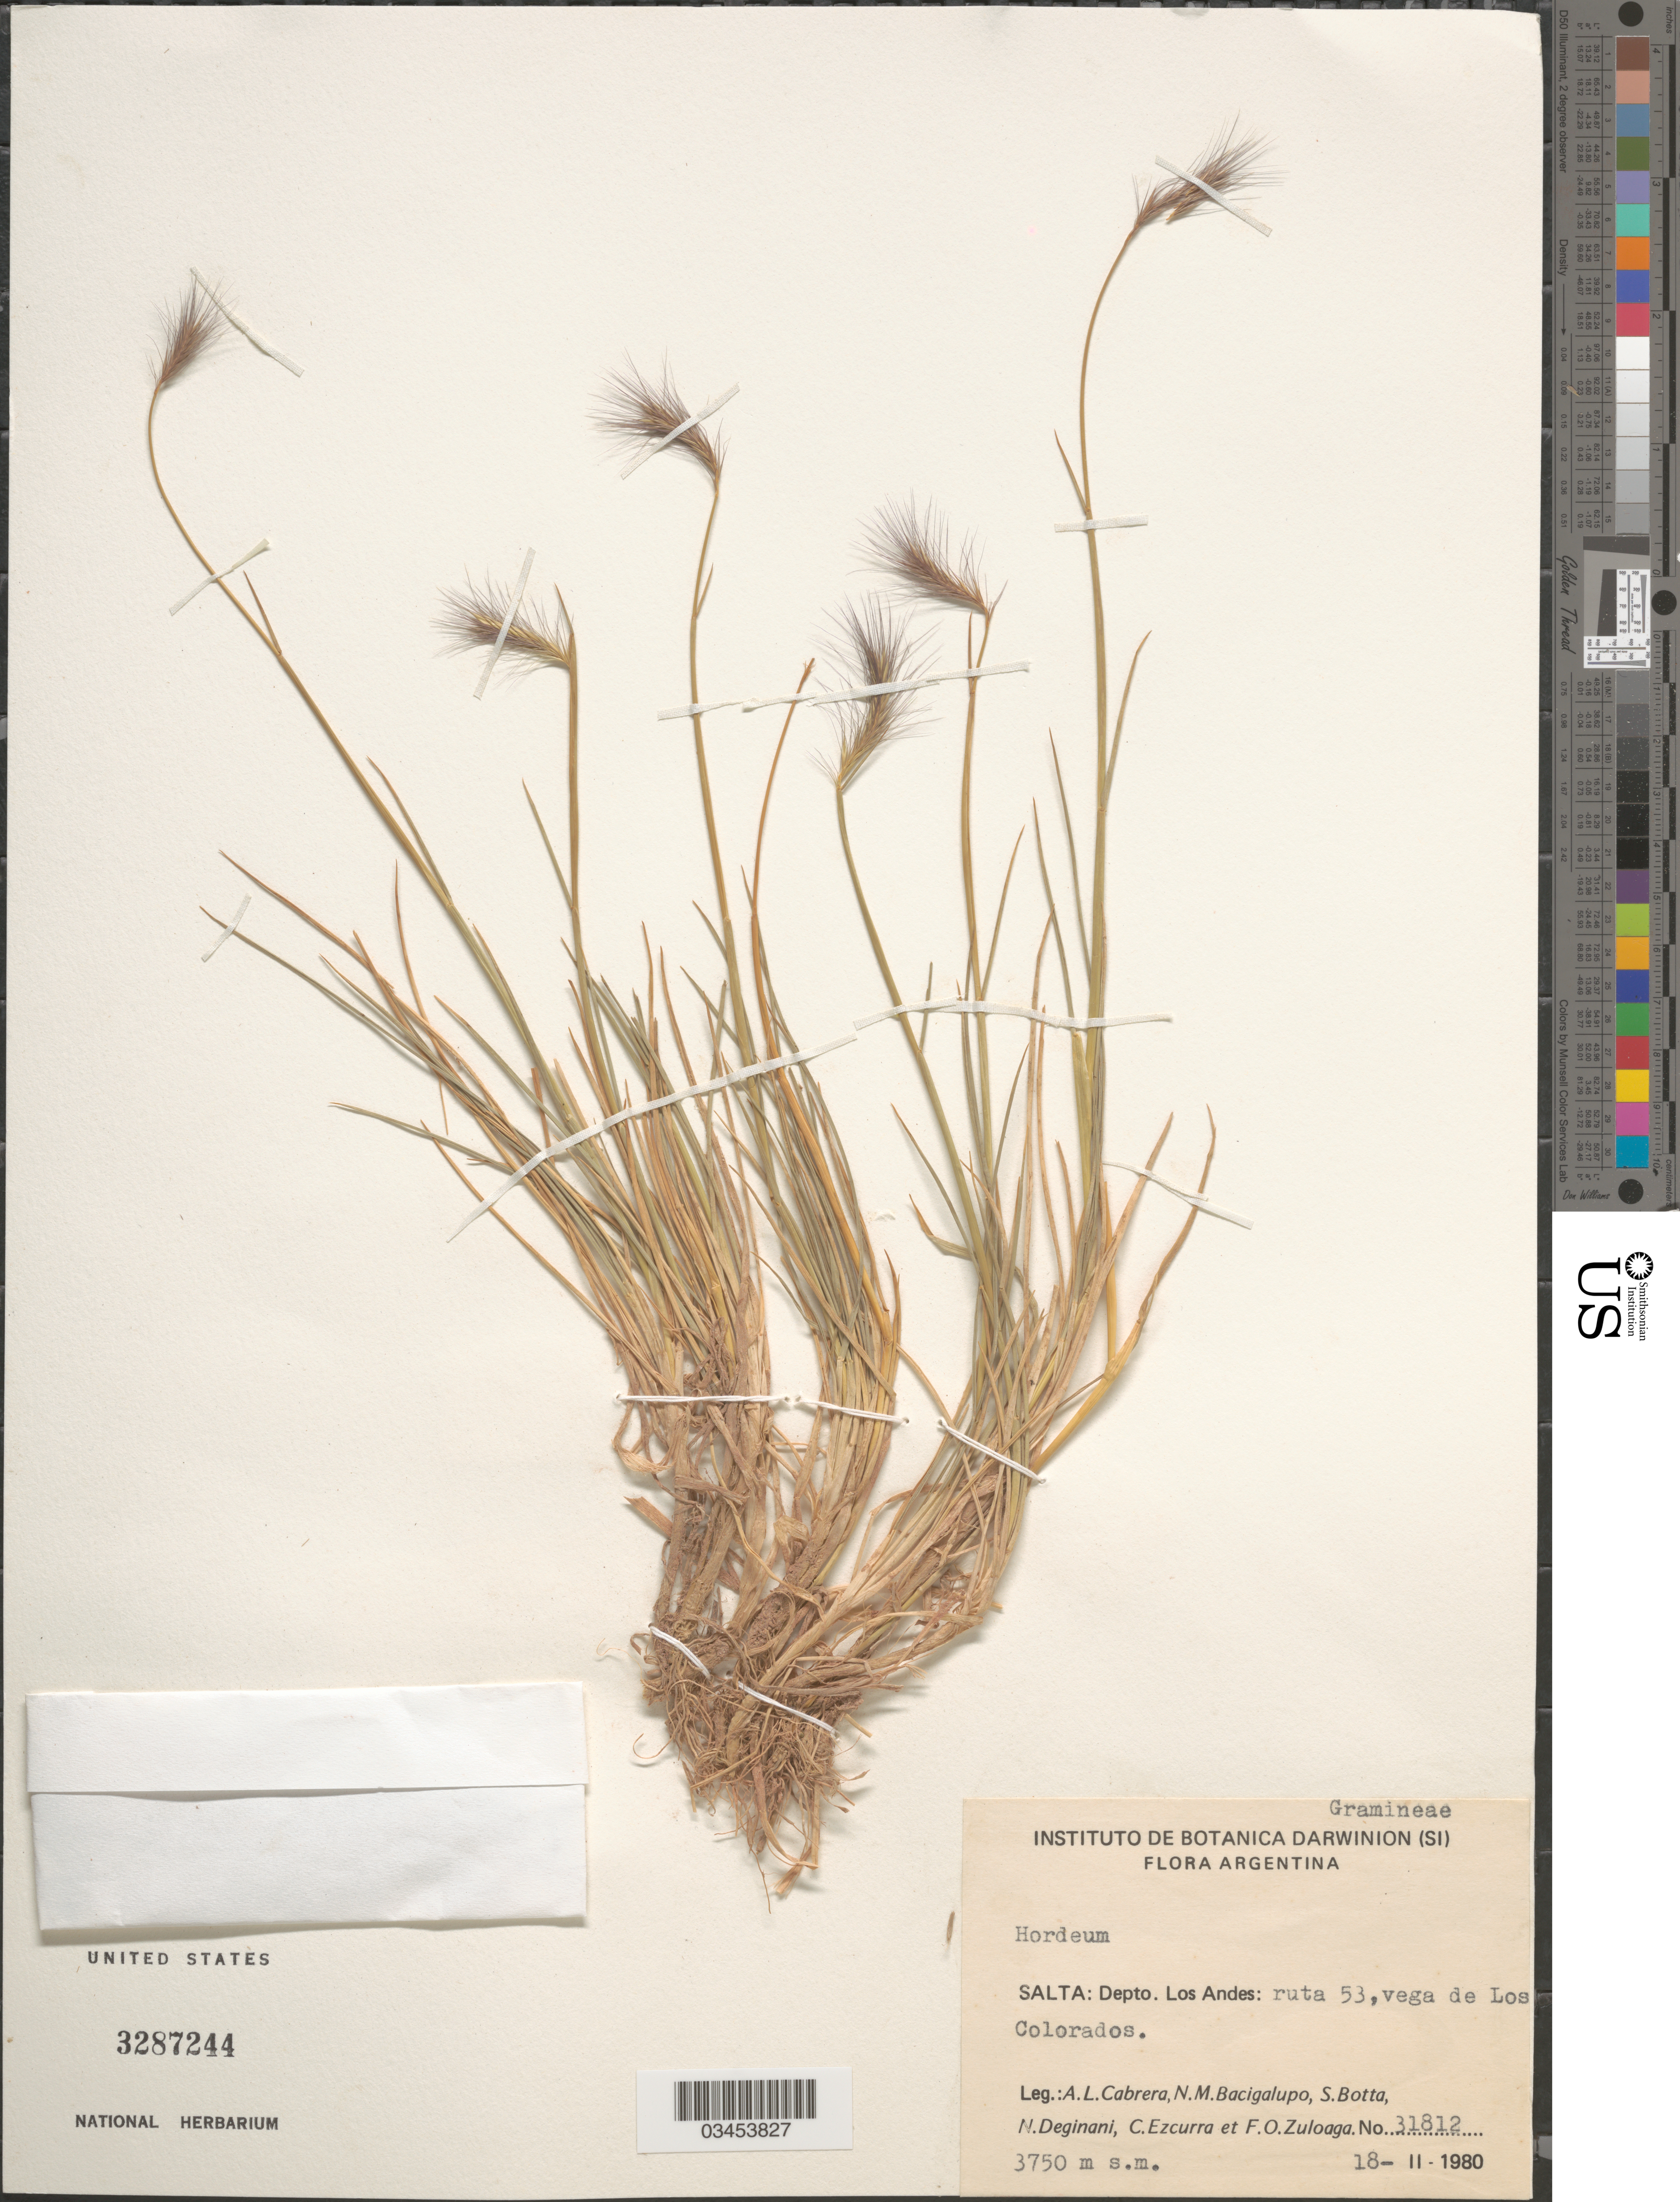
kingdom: Plantae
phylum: Tracheophyta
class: Liliopsida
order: Poales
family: Poaceae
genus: Hordeum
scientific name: Hordeum sp.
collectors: A. L. Cabrera, N. M. Bacigalupo, S. Botta, N. Deginani & et al.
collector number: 31812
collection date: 1980-02-18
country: Argentina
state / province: Salta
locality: Depto. Los Andes: ruta 53, vega de Los Colorados.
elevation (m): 3750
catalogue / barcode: US 3287244